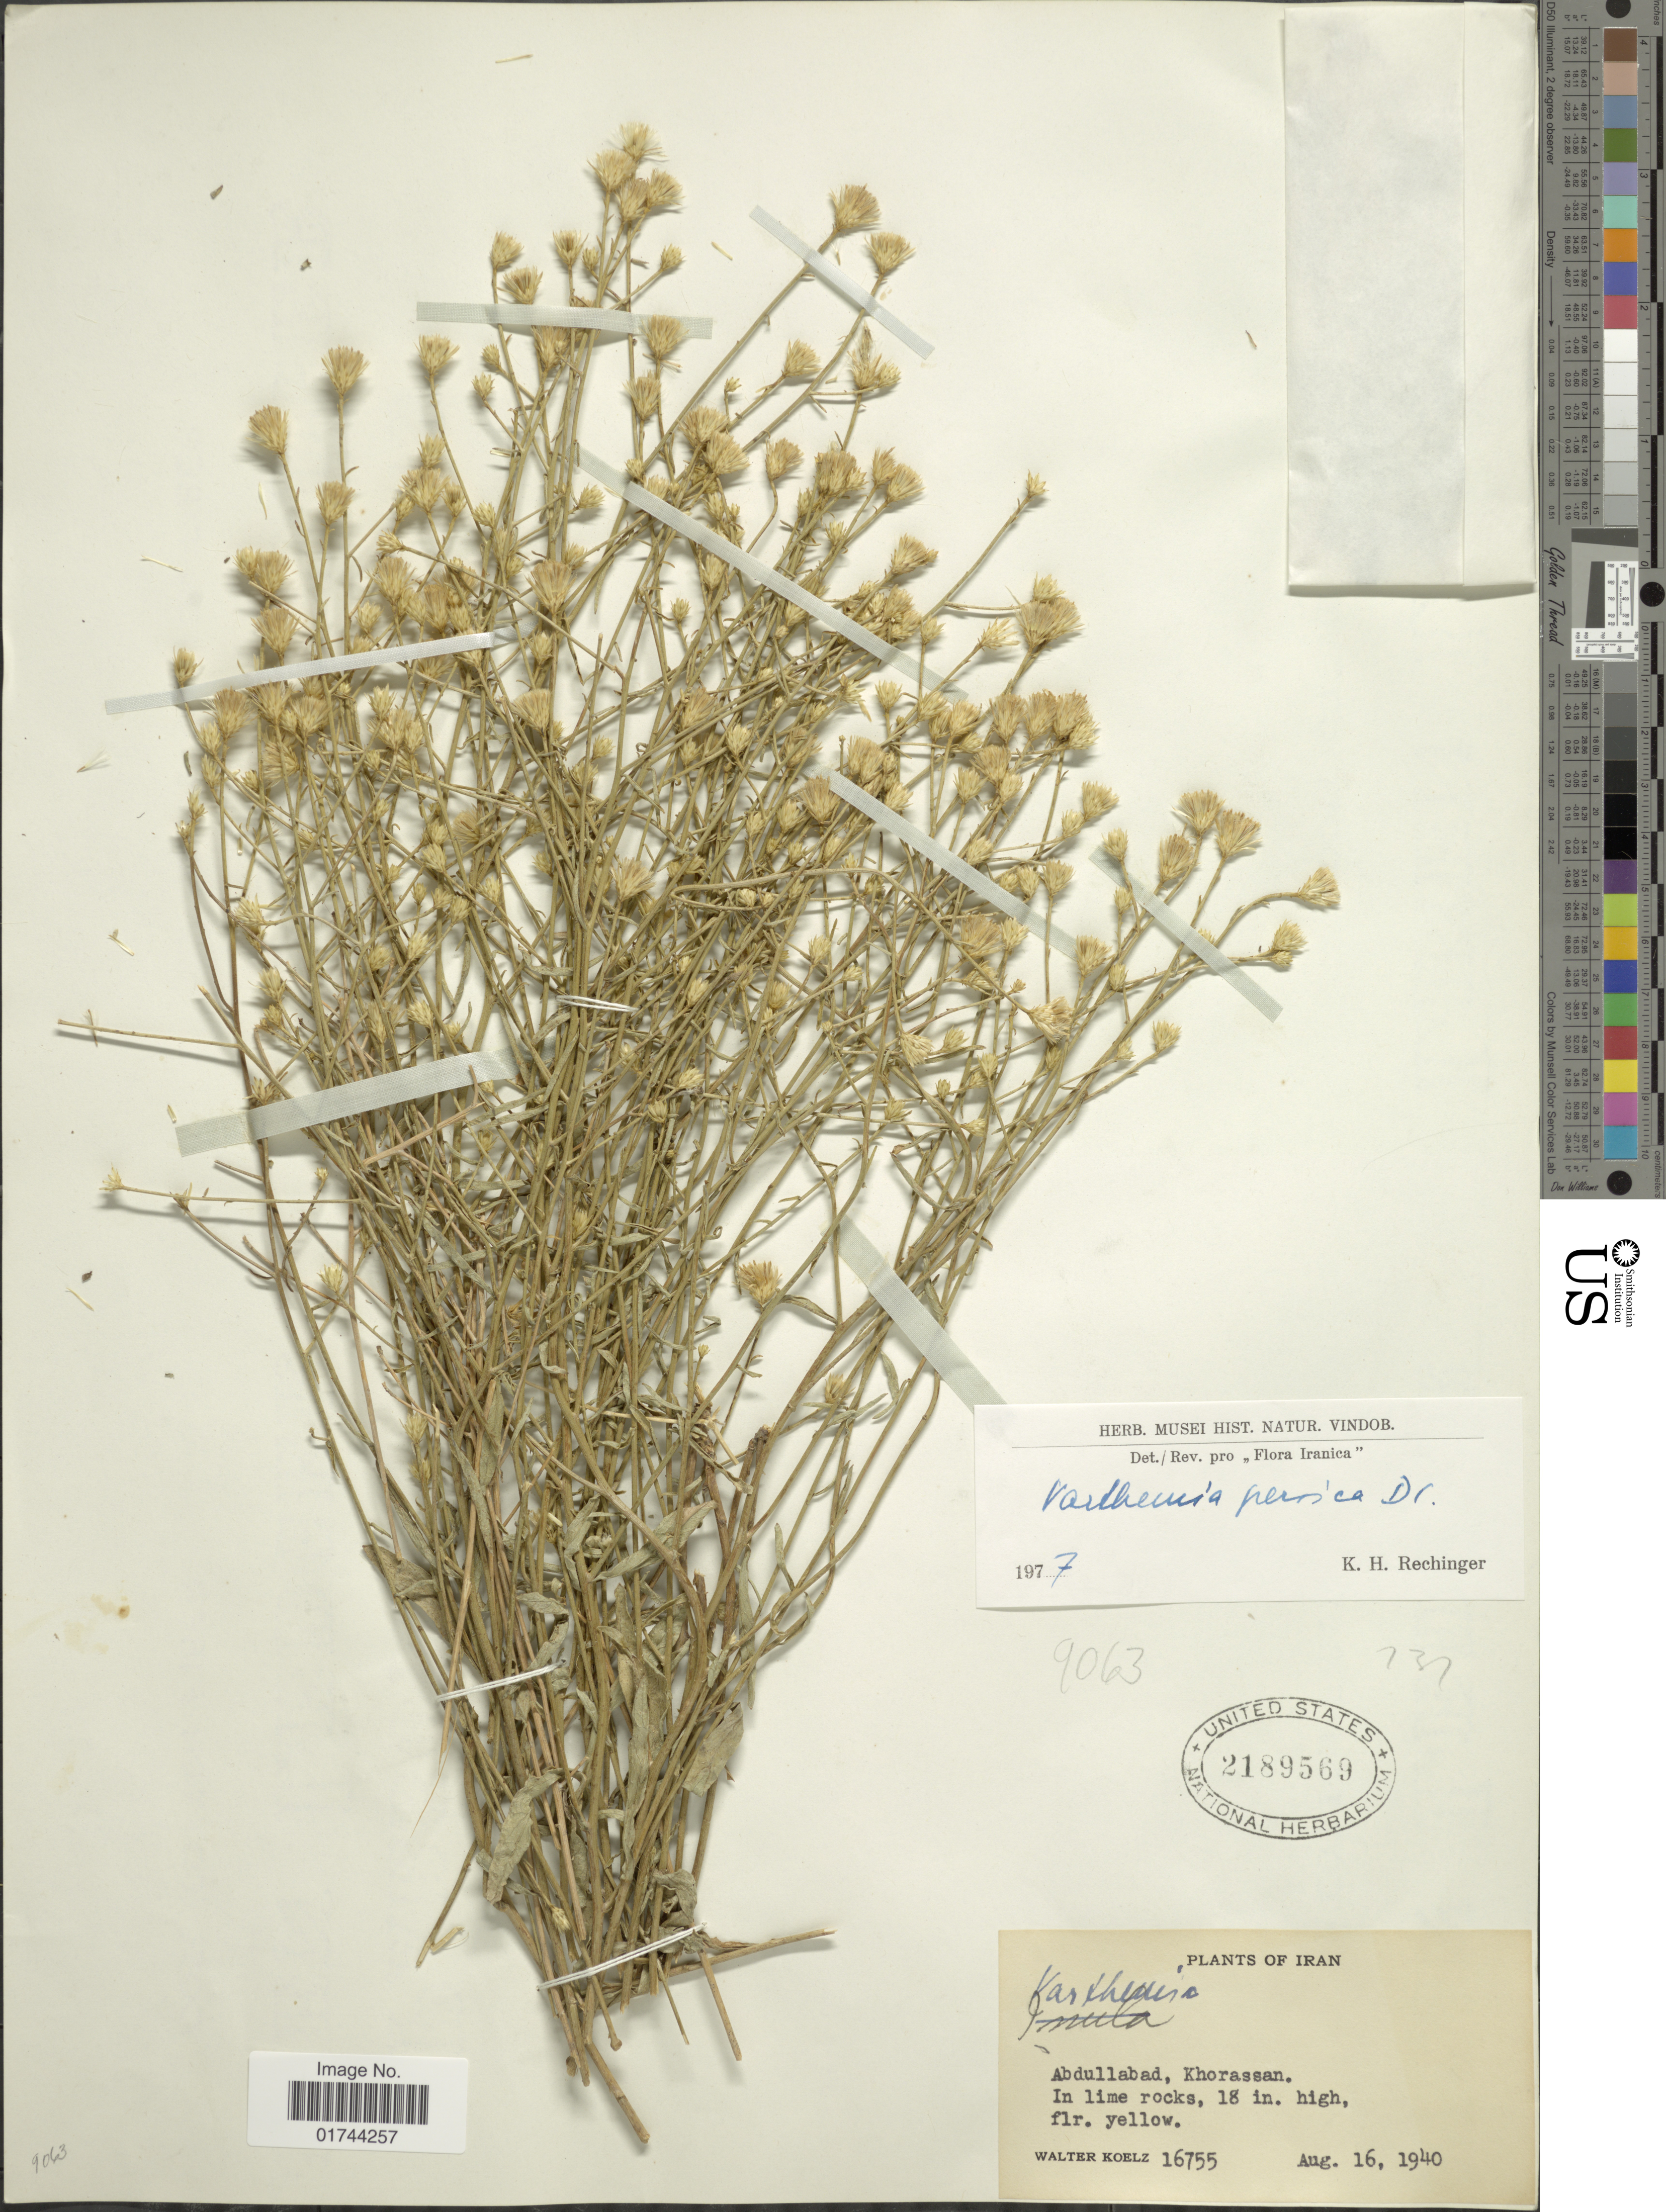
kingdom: Plantae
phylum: Tracheophyta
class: Magnoliopsida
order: Asterales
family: Asteraceae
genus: Varthemia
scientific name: Varthemia persica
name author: DC.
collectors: W. N. Koelz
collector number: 16755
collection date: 1940-08-16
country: Iran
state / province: Khorasan [obsolete]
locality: Abdullabad, Khorassan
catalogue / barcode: US 2189569